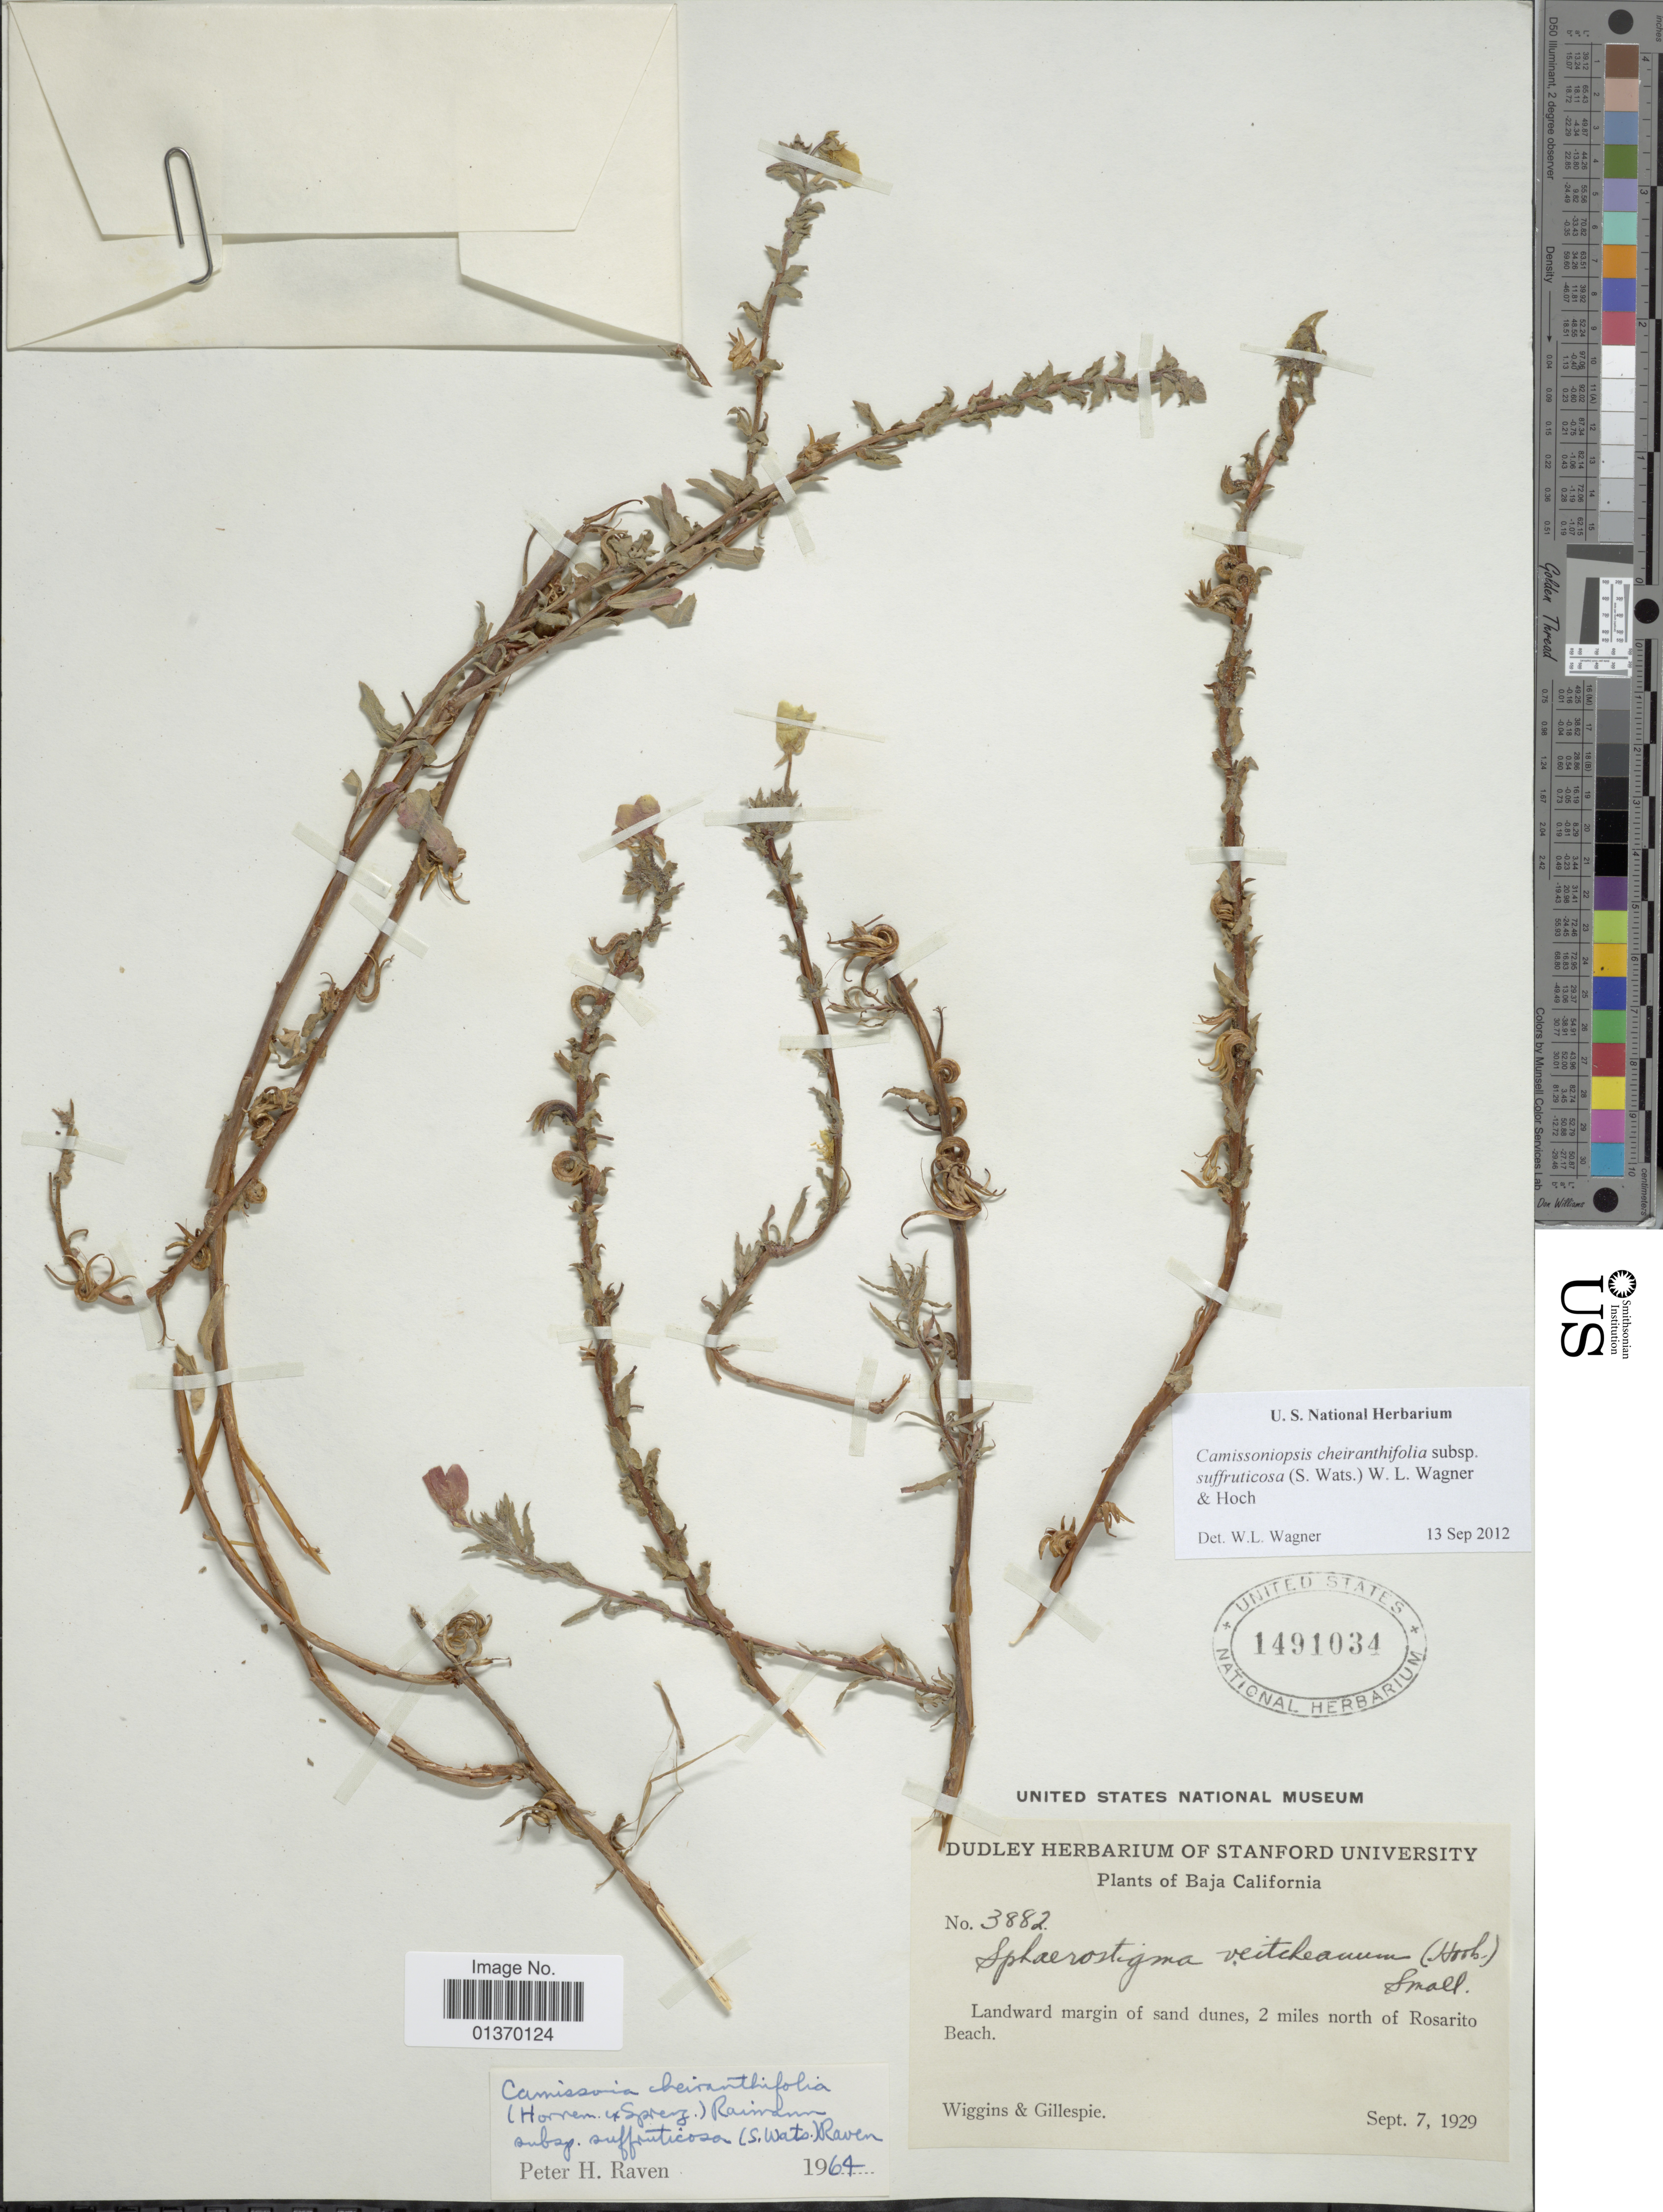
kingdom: Plantae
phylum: Tracheophyta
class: Magnoliopsida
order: Myrtales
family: Onagraceae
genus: Camissoniopsis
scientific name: Camissoniopsis cheiranthifolia subsp. suffruticosa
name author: (S. Watson) W.L. Wagner & Hoch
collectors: -- Wiggins & -- Gillespie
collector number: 3882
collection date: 1929-09-07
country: Mexico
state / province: Baja California Norte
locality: Landward margin of sand dunes, 2 miles north of Rosarito Beach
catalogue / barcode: US 1491034